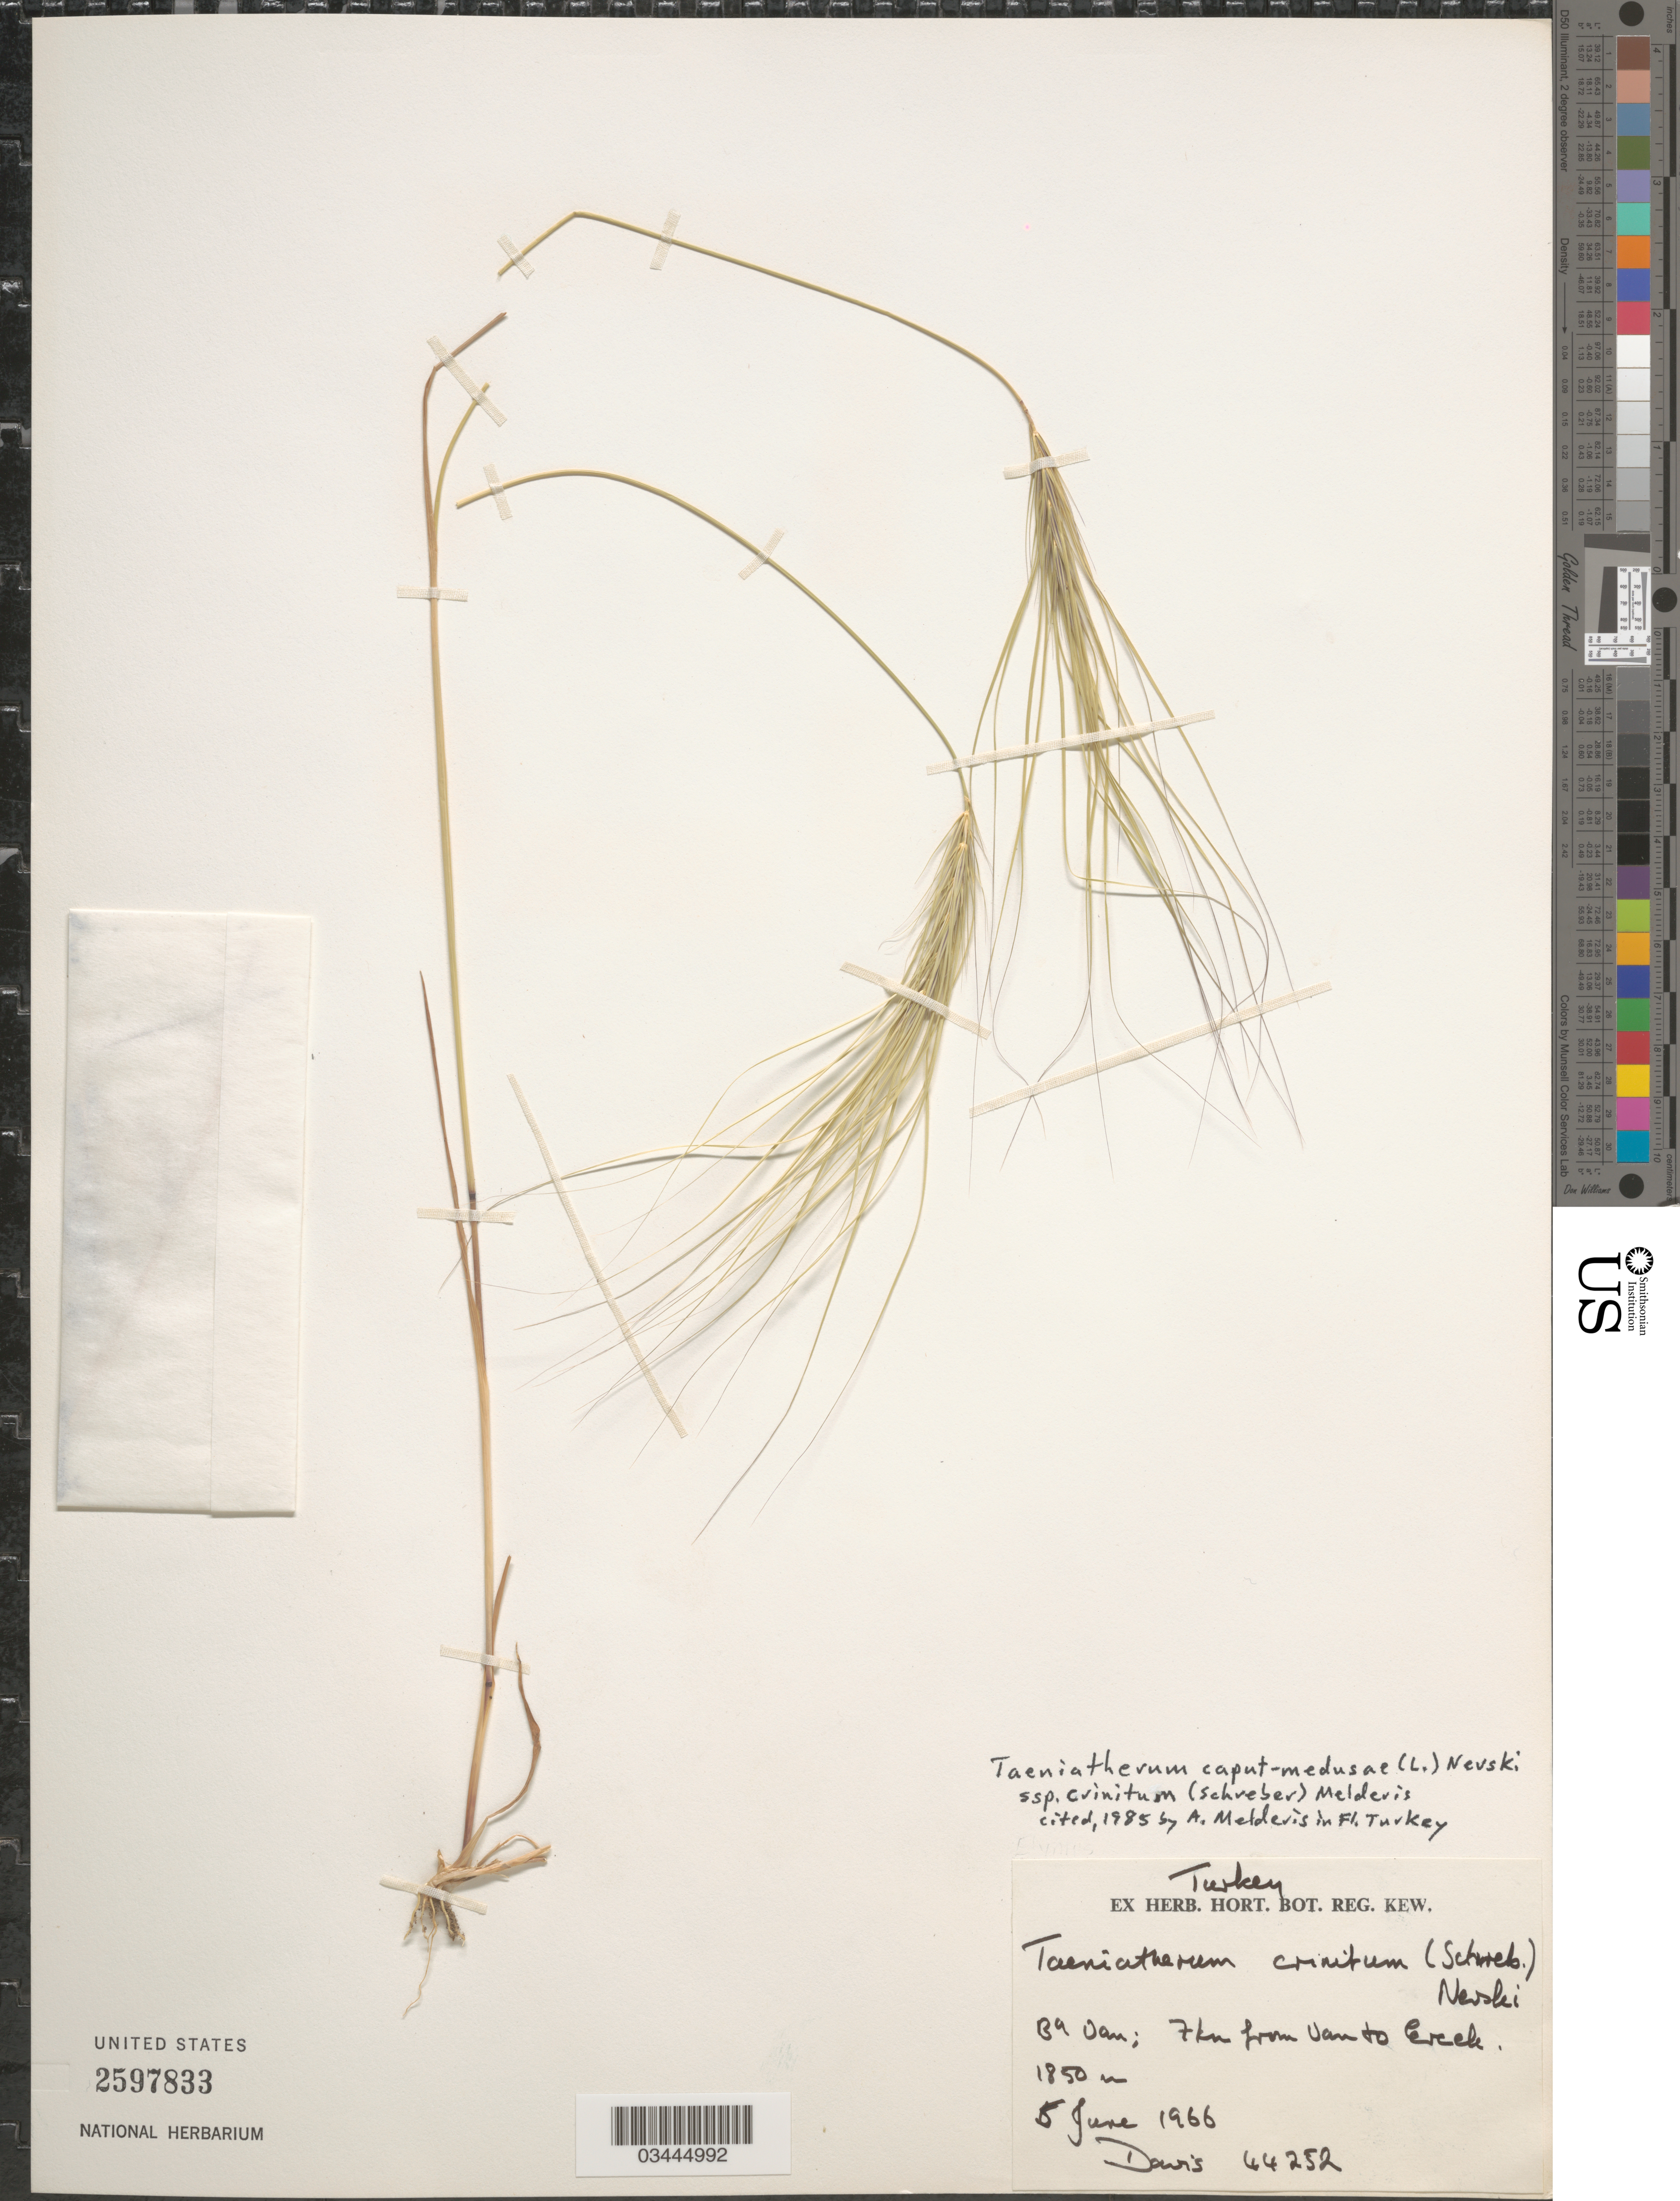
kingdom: Plantae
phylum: Tracheophyta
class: Liliopsida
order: Poales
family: Poaceae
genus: Taeniatherum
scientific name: Taeniatherum caput-medusae var. crinitum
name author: (Schreb.) Humphries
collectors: -. Davis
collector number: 44252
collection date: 1966-06-05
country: Turkey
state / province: Van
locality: B9 Van; 7 km from Van to Erek.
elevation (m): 1850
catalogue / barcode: US 2597833